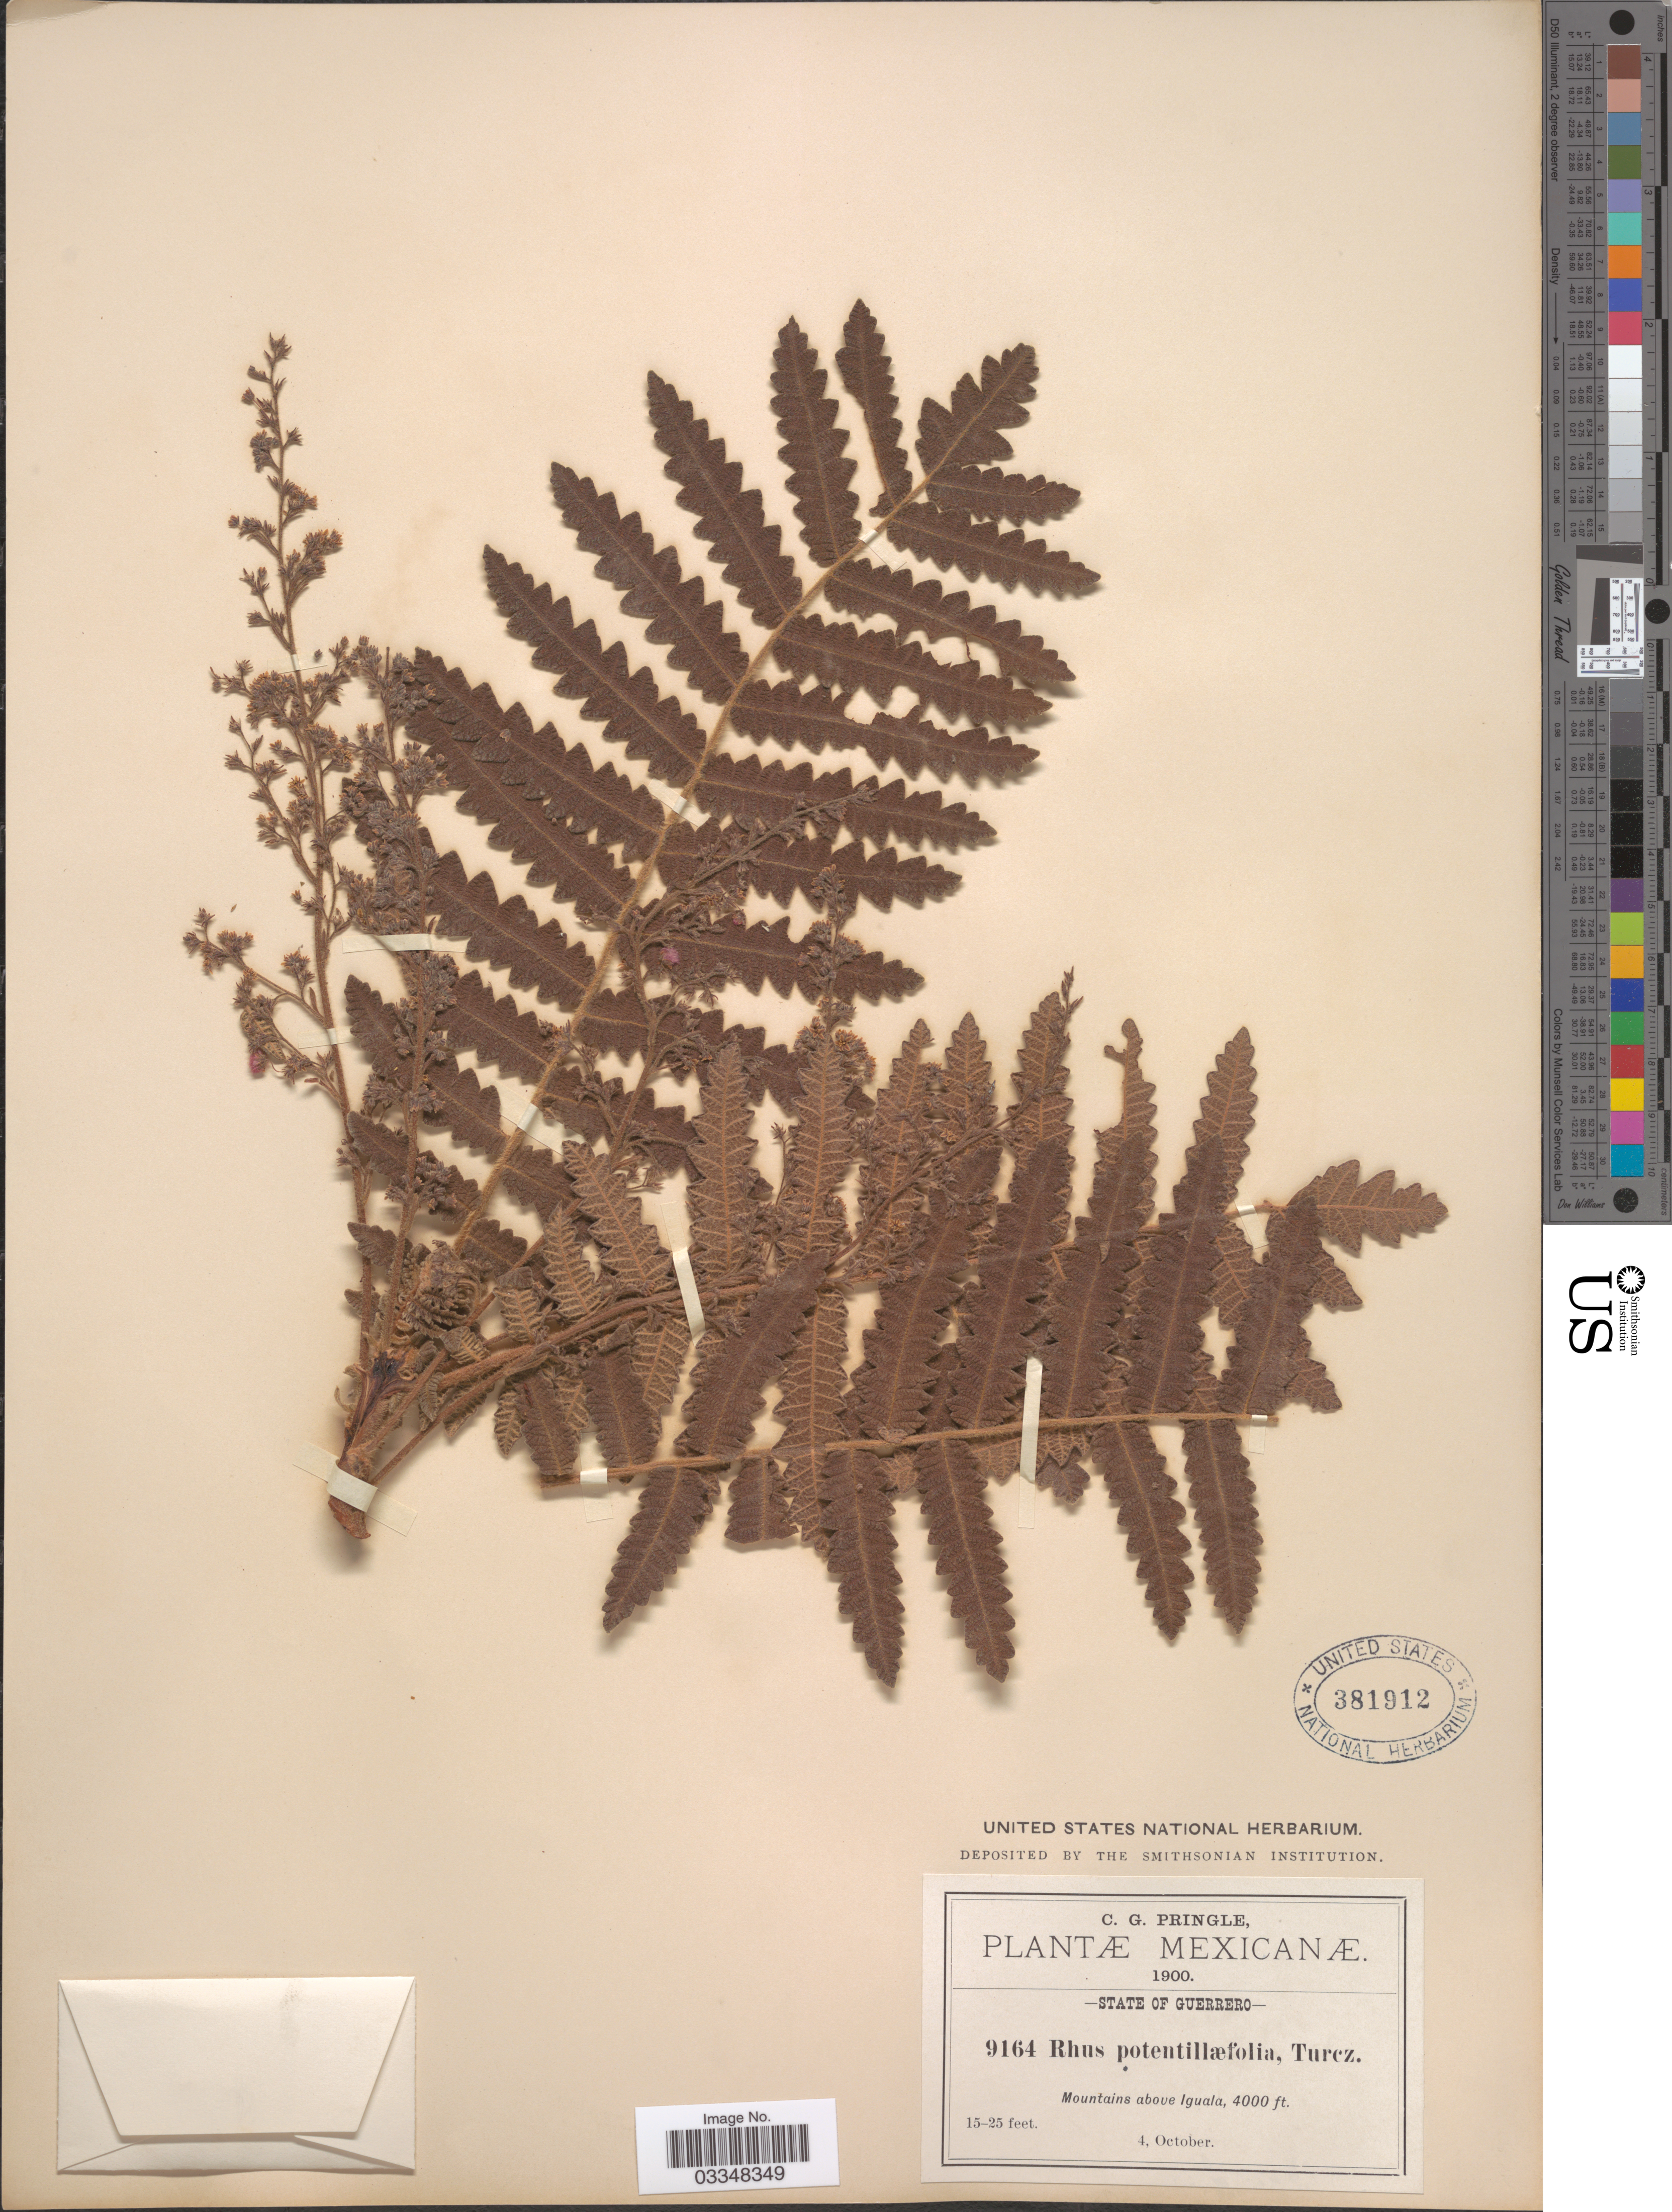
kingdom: Plantae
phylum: Tracheophyta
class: Magnoliopsida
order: Sapindales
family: Anacardiaceae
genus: Actinocheita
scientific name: Actinocheita filicina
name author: (Sessé & Moc. ex DC.) F.A. Barkley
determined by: Mitchell, John D.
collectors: C. G. Pringle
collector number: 9164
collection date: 1900-10-04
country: Mexico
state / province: Guerrero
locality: Mountains above Iguala.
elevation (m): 1219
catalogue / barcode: US 381912